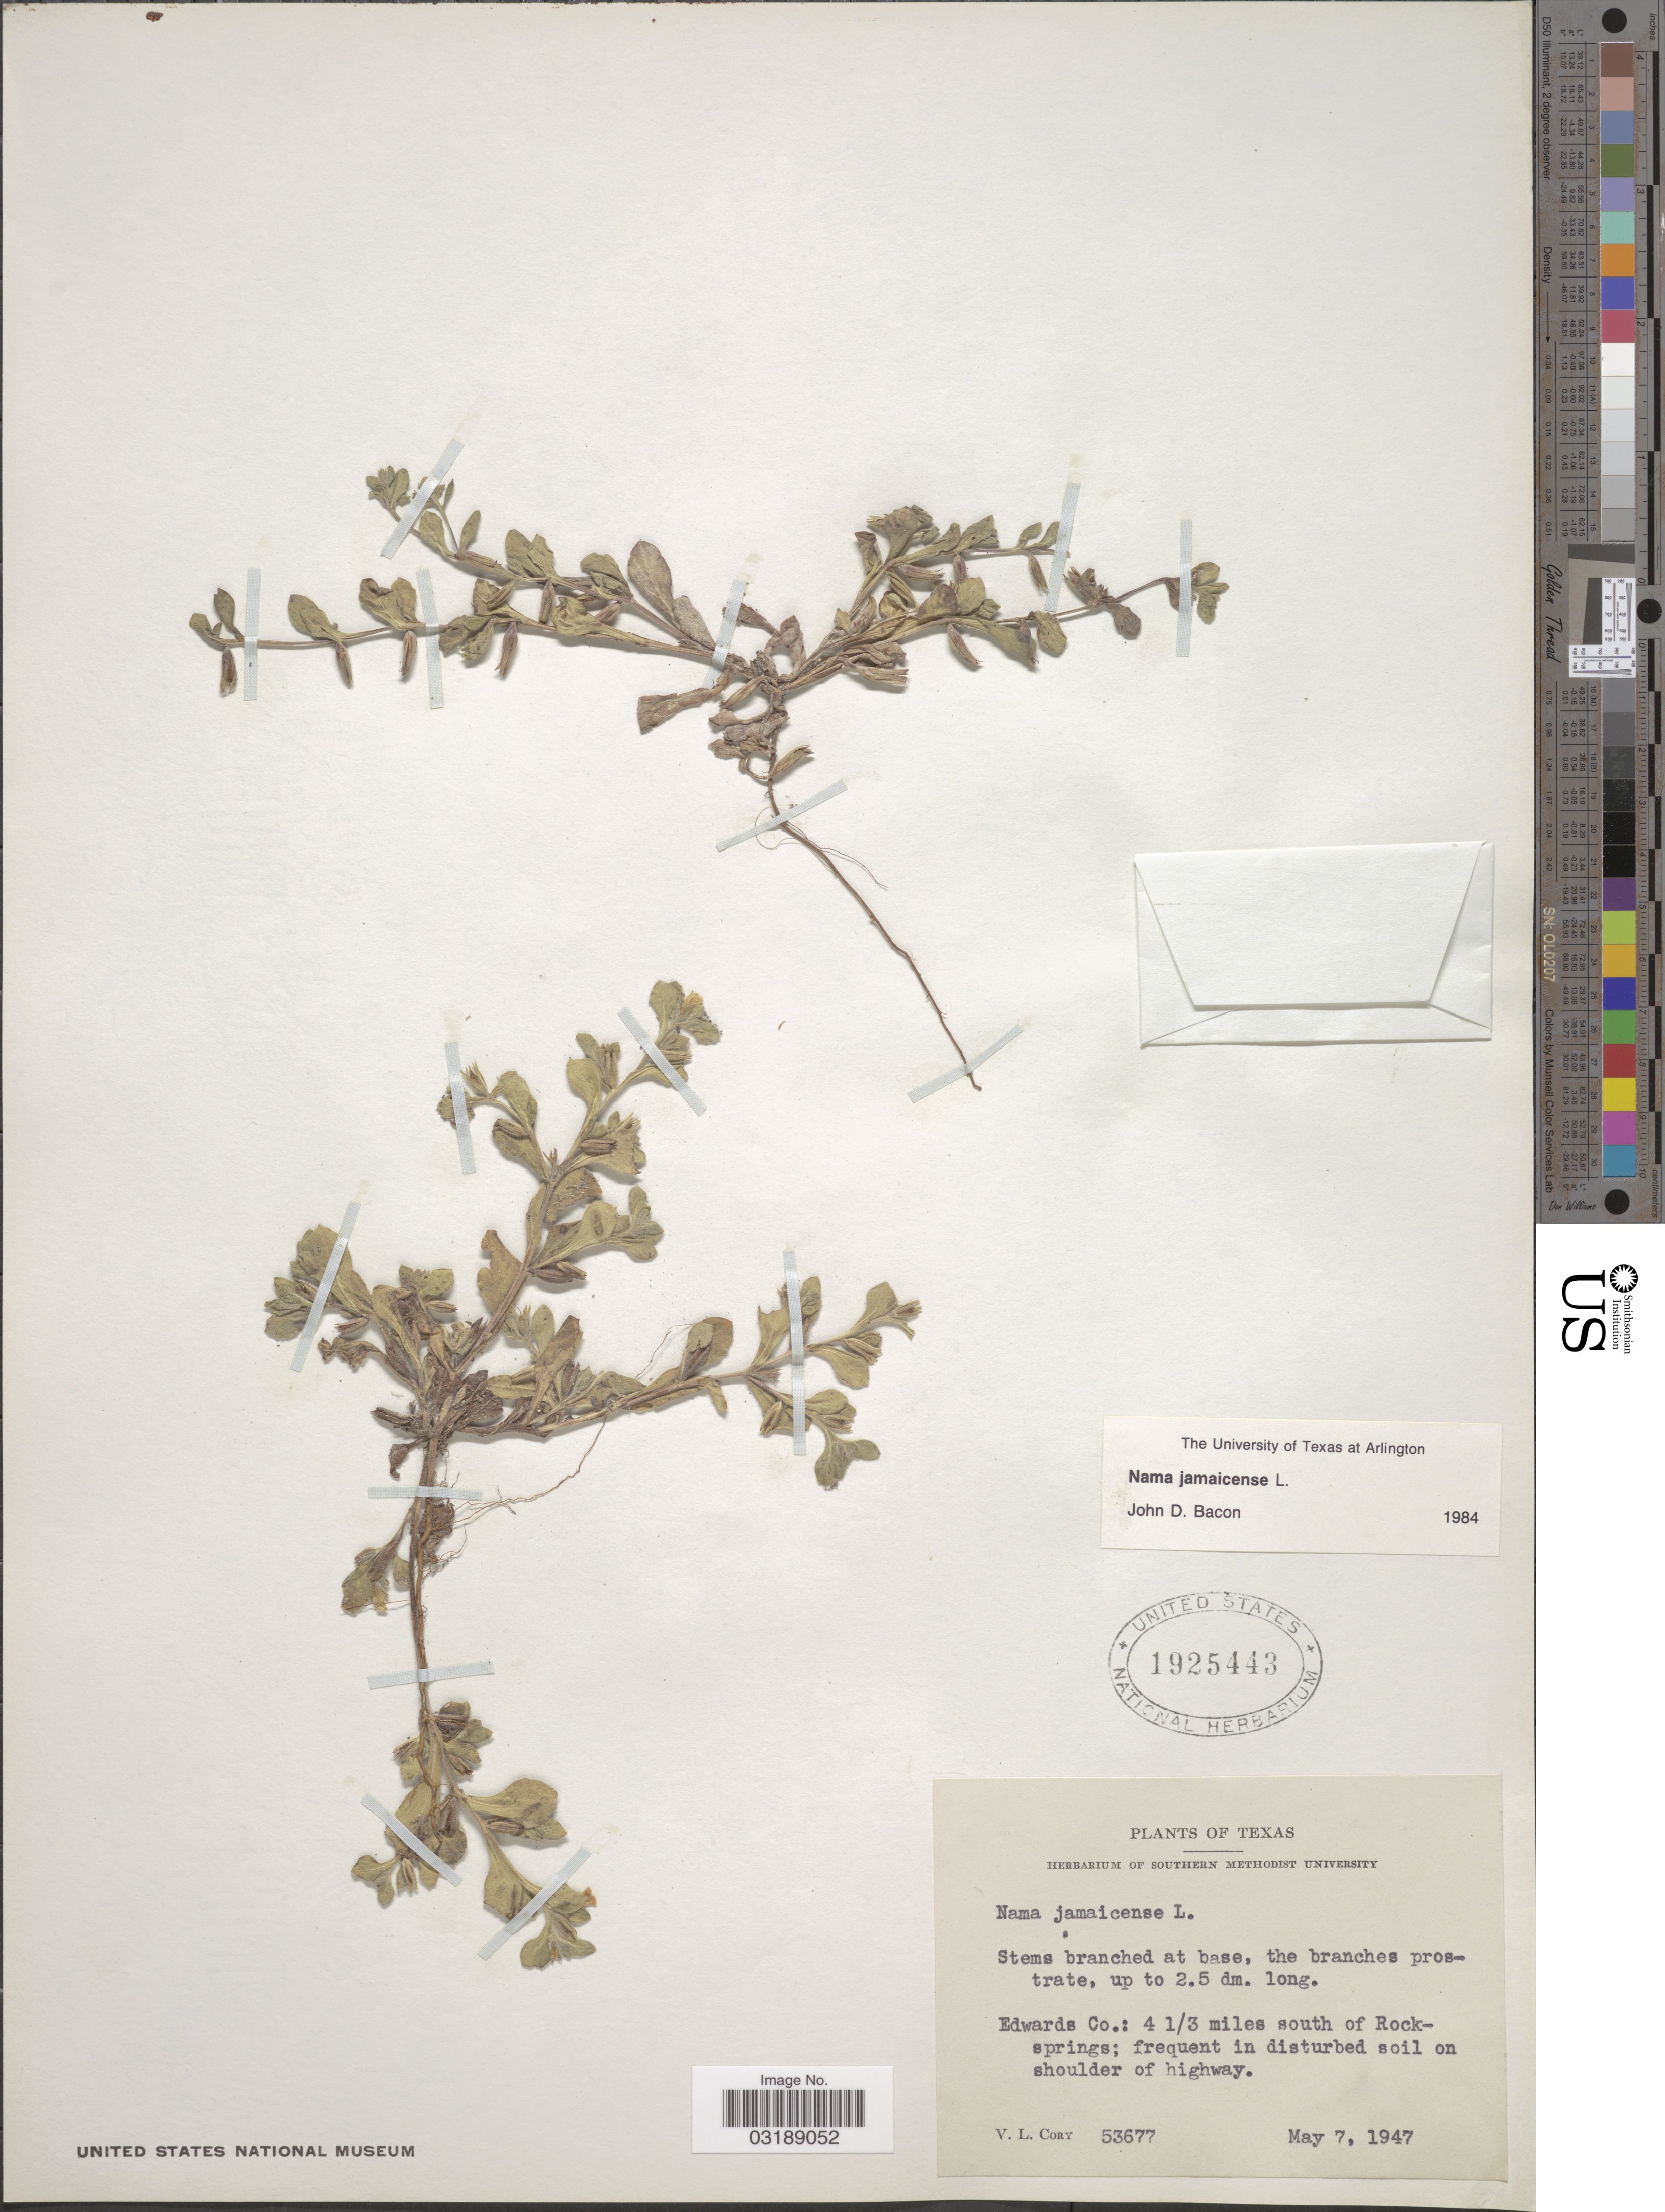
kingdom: Plantae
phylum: Tracheophyta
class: Magnoliopsida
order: Boraginales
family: Namaceae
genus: Nama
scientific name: Nama jamaicensis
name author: L.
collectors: V. Cory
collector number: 53677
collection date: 1947-05-07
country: United States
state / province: Texas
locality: Edwards Co.: 4 1/3 miles south of Rock springs.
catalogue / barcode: US 1925443